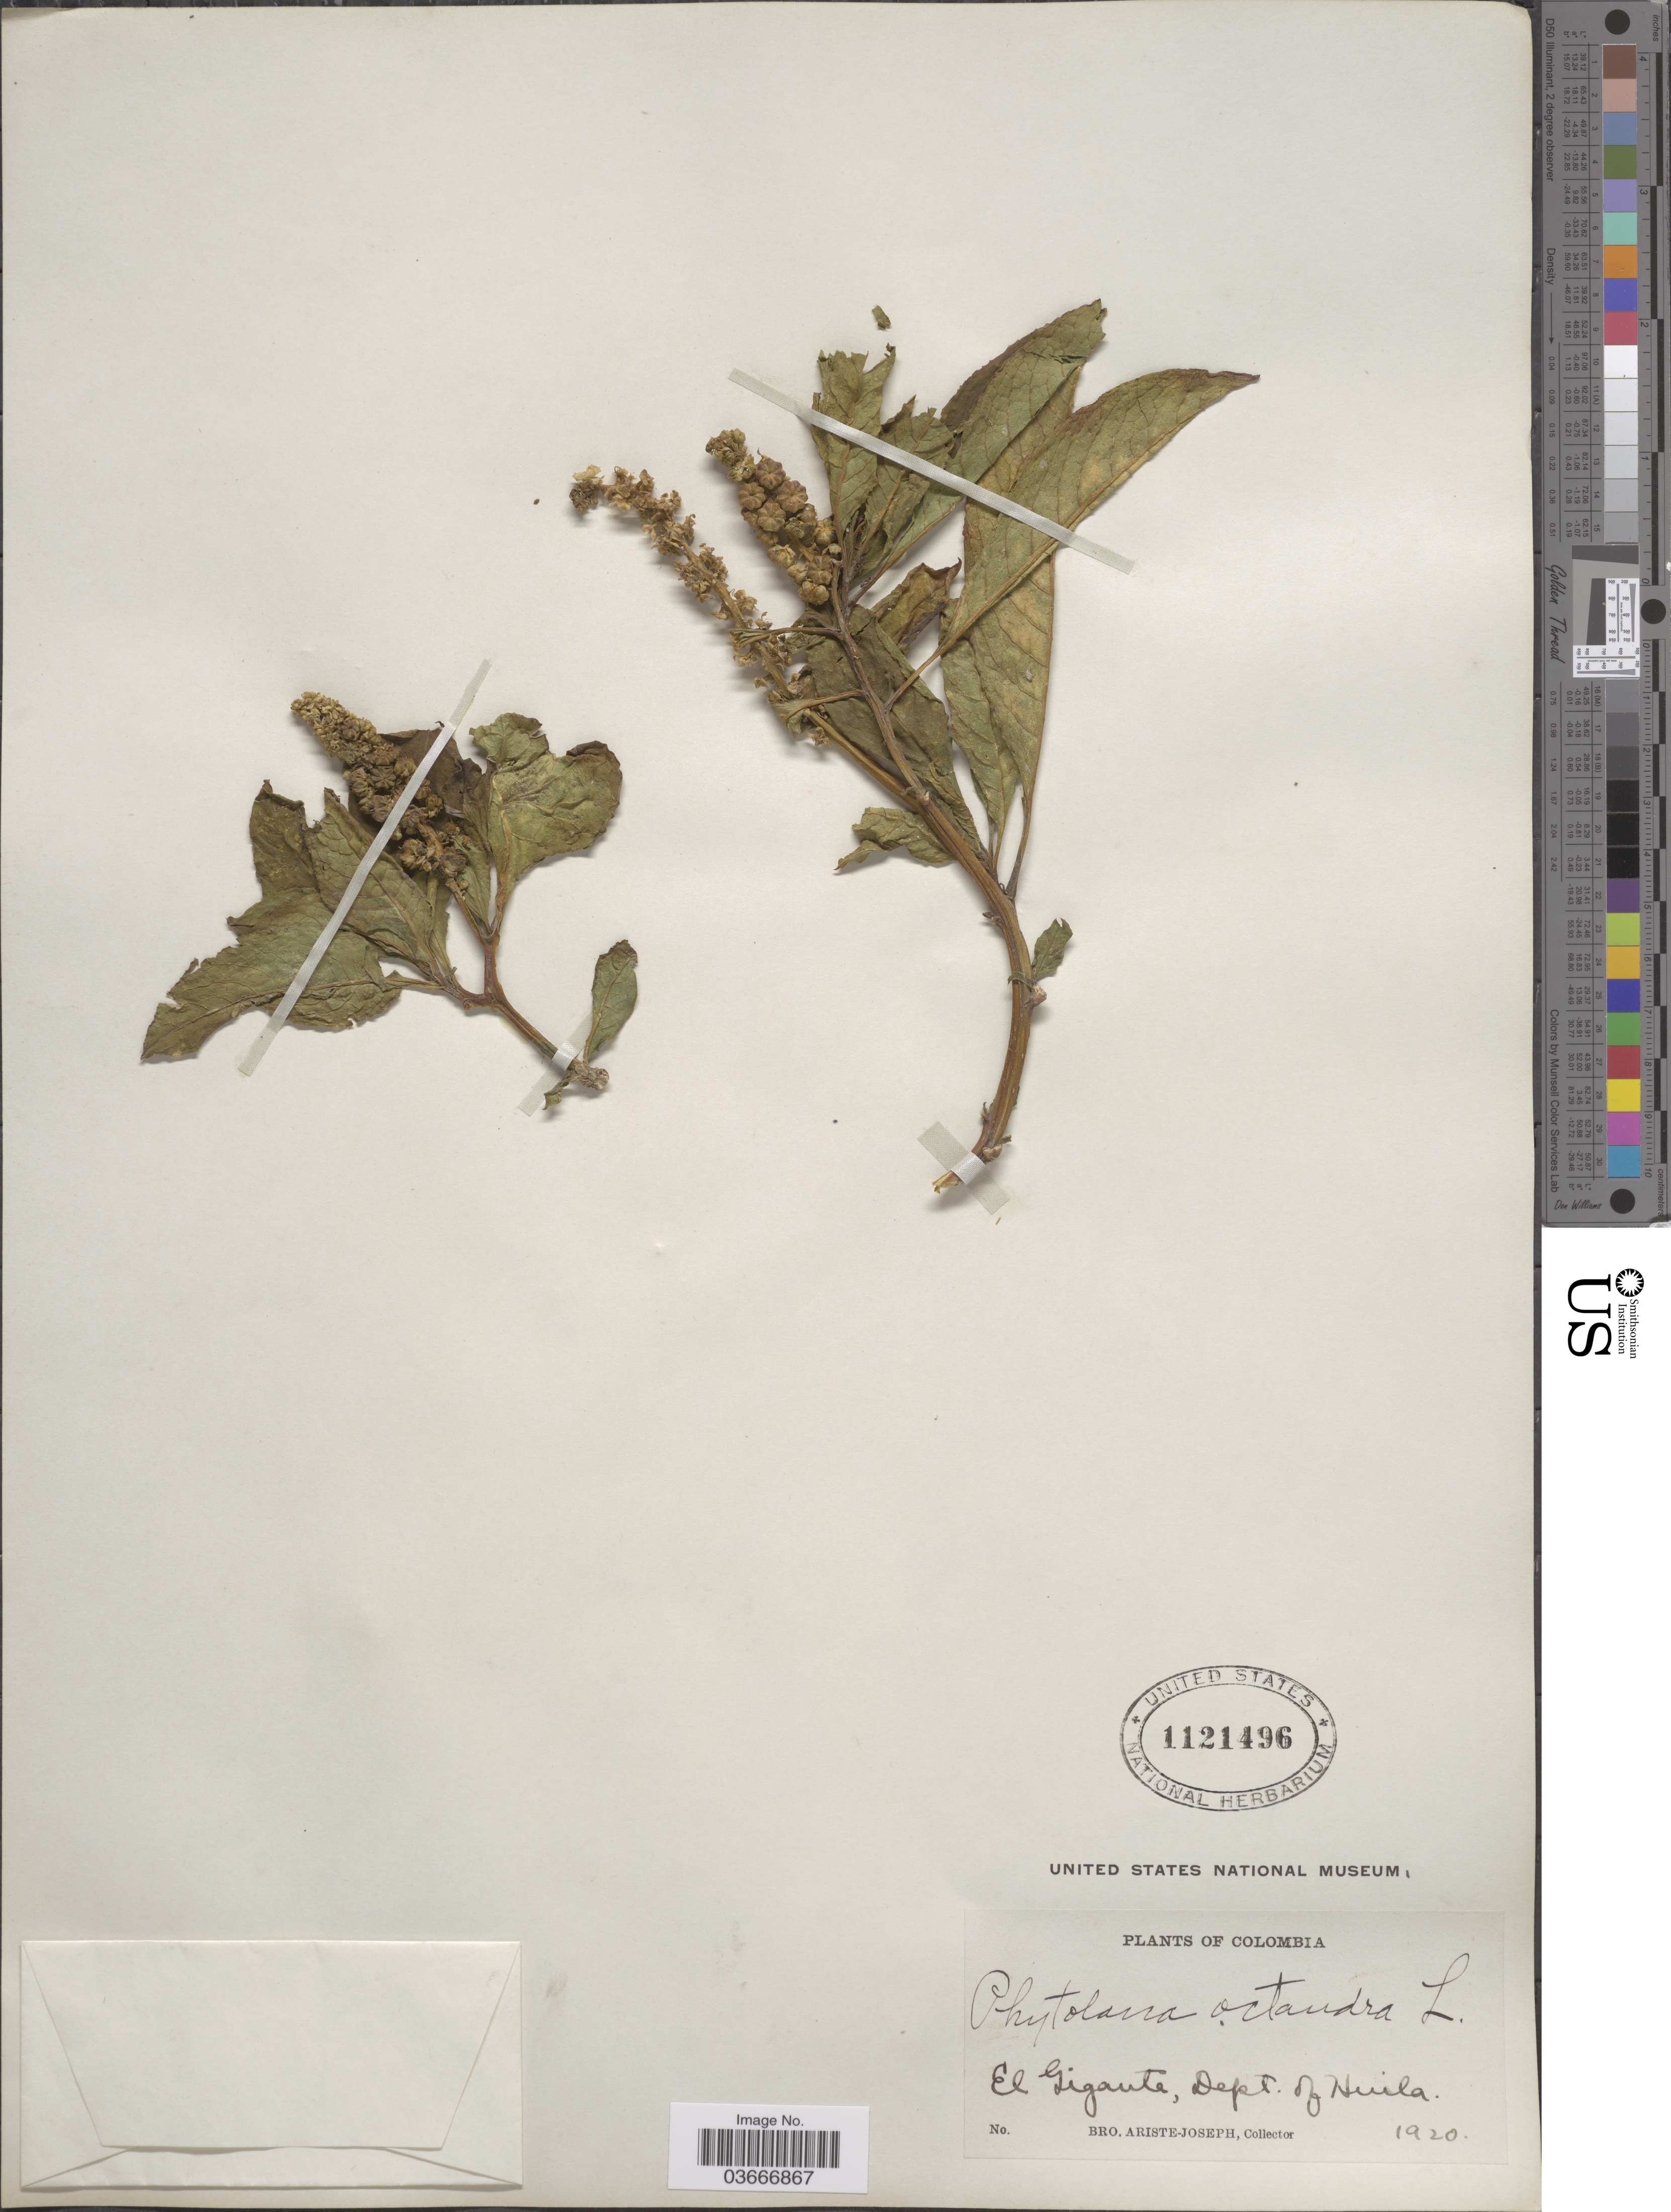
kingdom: Plantae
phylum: Tracheophyta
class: Magnoliopsida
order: Caryophyllales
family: Phytolaccaceae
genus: Phytolacca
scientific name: Phytolacca icosandra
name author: L.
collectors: Bro. Ariste-Joseph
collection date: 1920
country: Colombia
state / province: Huila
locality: El Gigante, Dept. of Huila.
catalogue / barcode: US 1121496